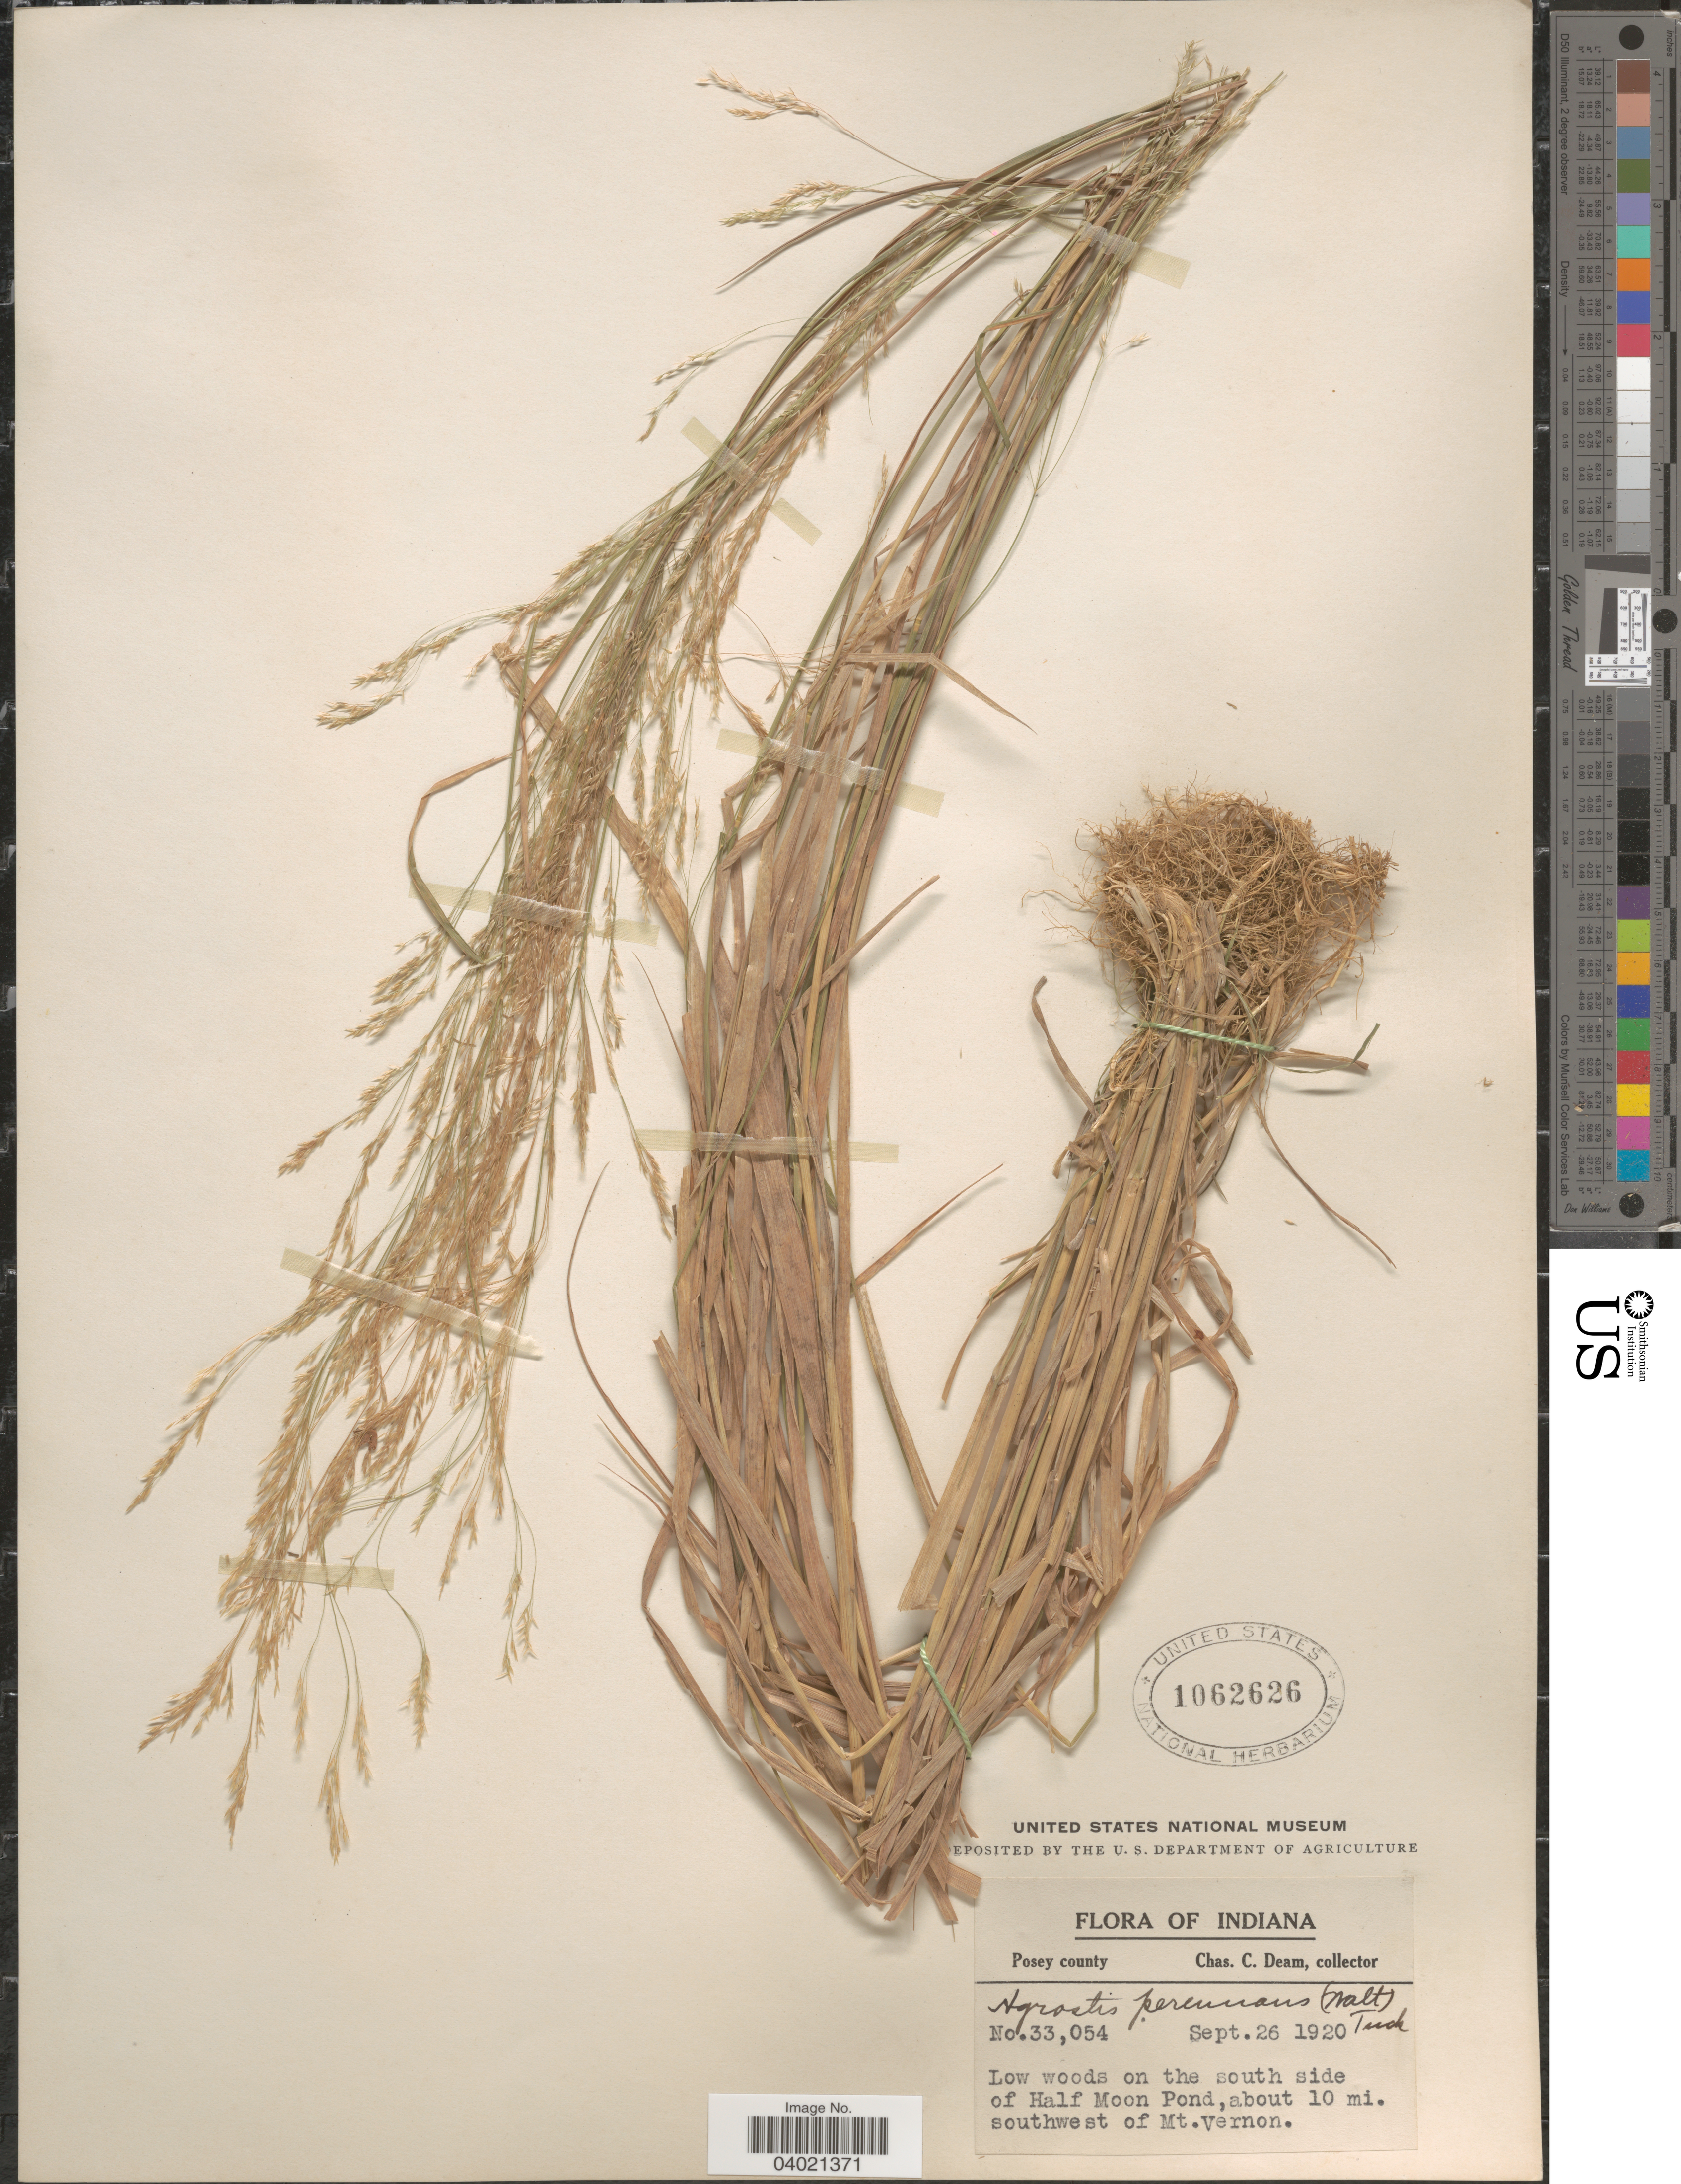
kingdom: Plantae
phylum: Tracheophyta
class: Liliopsida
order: Poales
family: Poaceae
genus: Agrostis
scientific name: Agrostis perennans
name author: (Walter) Tuck.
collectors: C. C. Deam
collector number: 33054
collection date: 1920-09-26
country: United States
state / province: Indiana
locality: Posey county. On the south side of Half Moon Pond,about 10 mi. southwest of Mt.Vernon.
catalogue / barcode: US 1062626